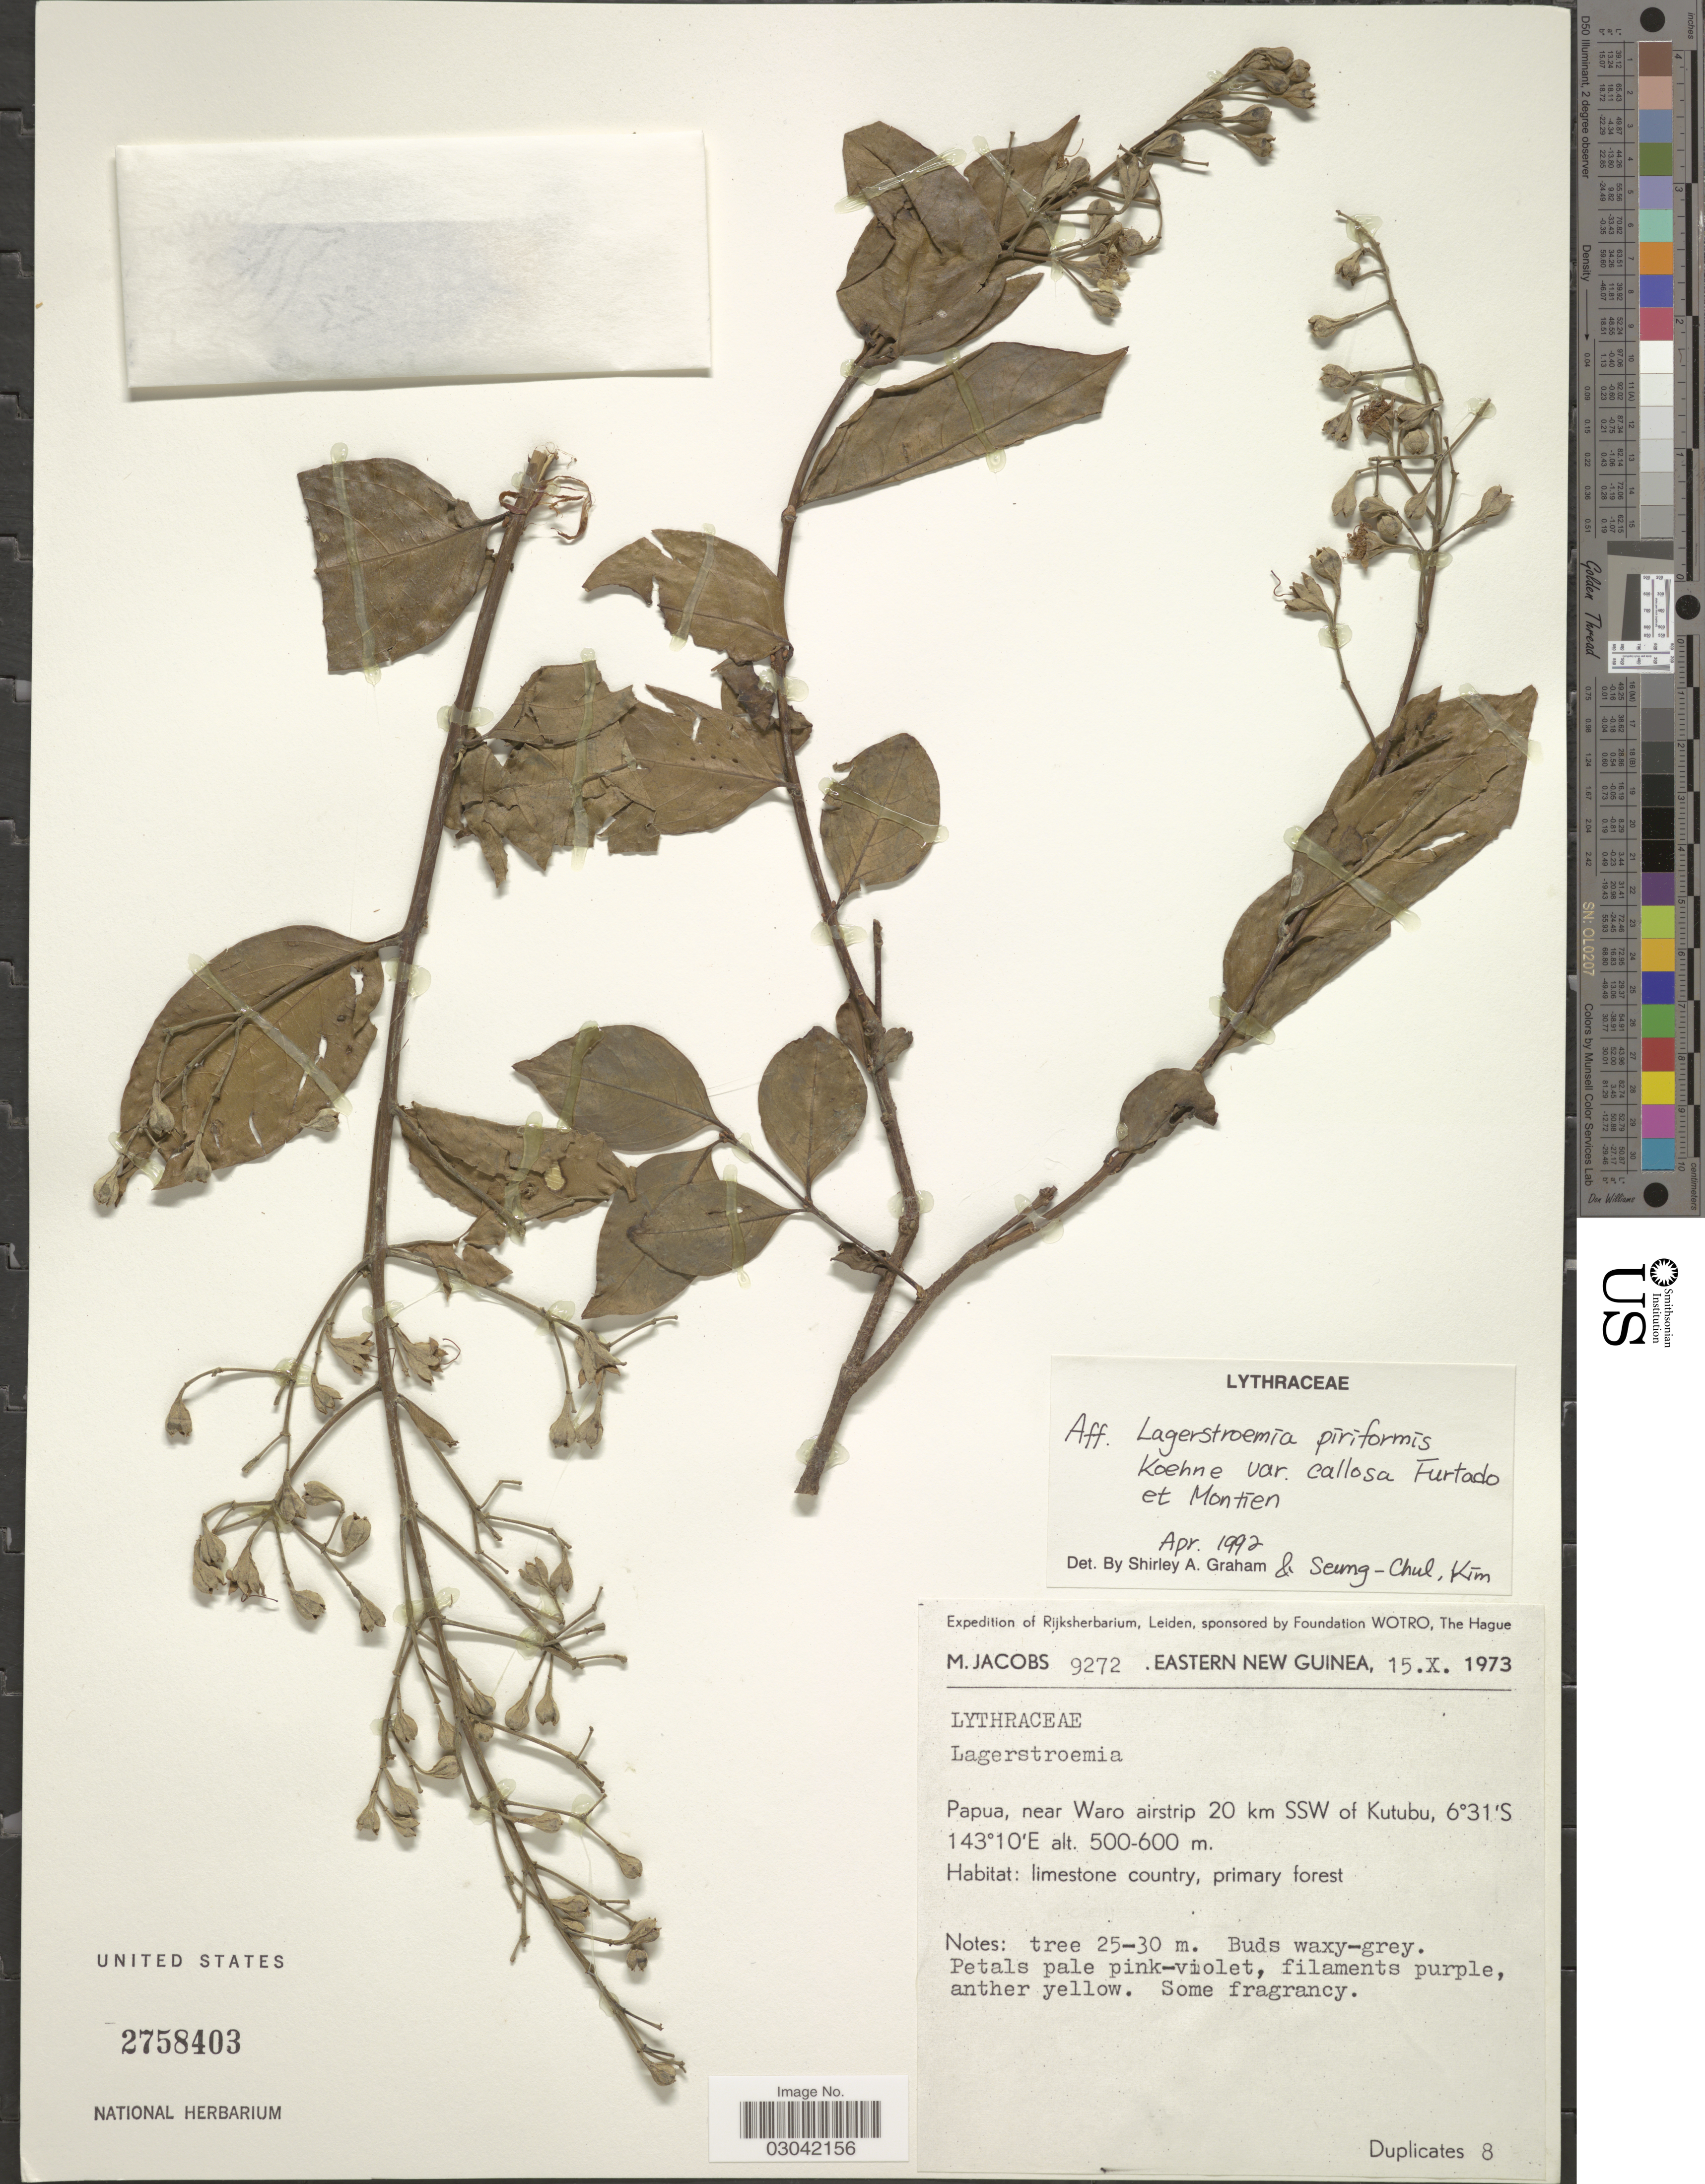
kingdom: Plantae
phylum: Tracheophyta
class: Magnoliopsida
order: Myrtales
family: Lythraceae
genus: Lagerstroemia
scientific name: Lagerstroemia piriformis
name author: Koehne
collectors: M. Jacobs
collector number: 9272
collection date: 1973-10-15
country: Papua New Guinea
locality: Eastern New Guinea. Papua, near Waro airstrip 20 km SSW of Kutubu.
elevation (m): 500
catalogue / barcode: US 2758403